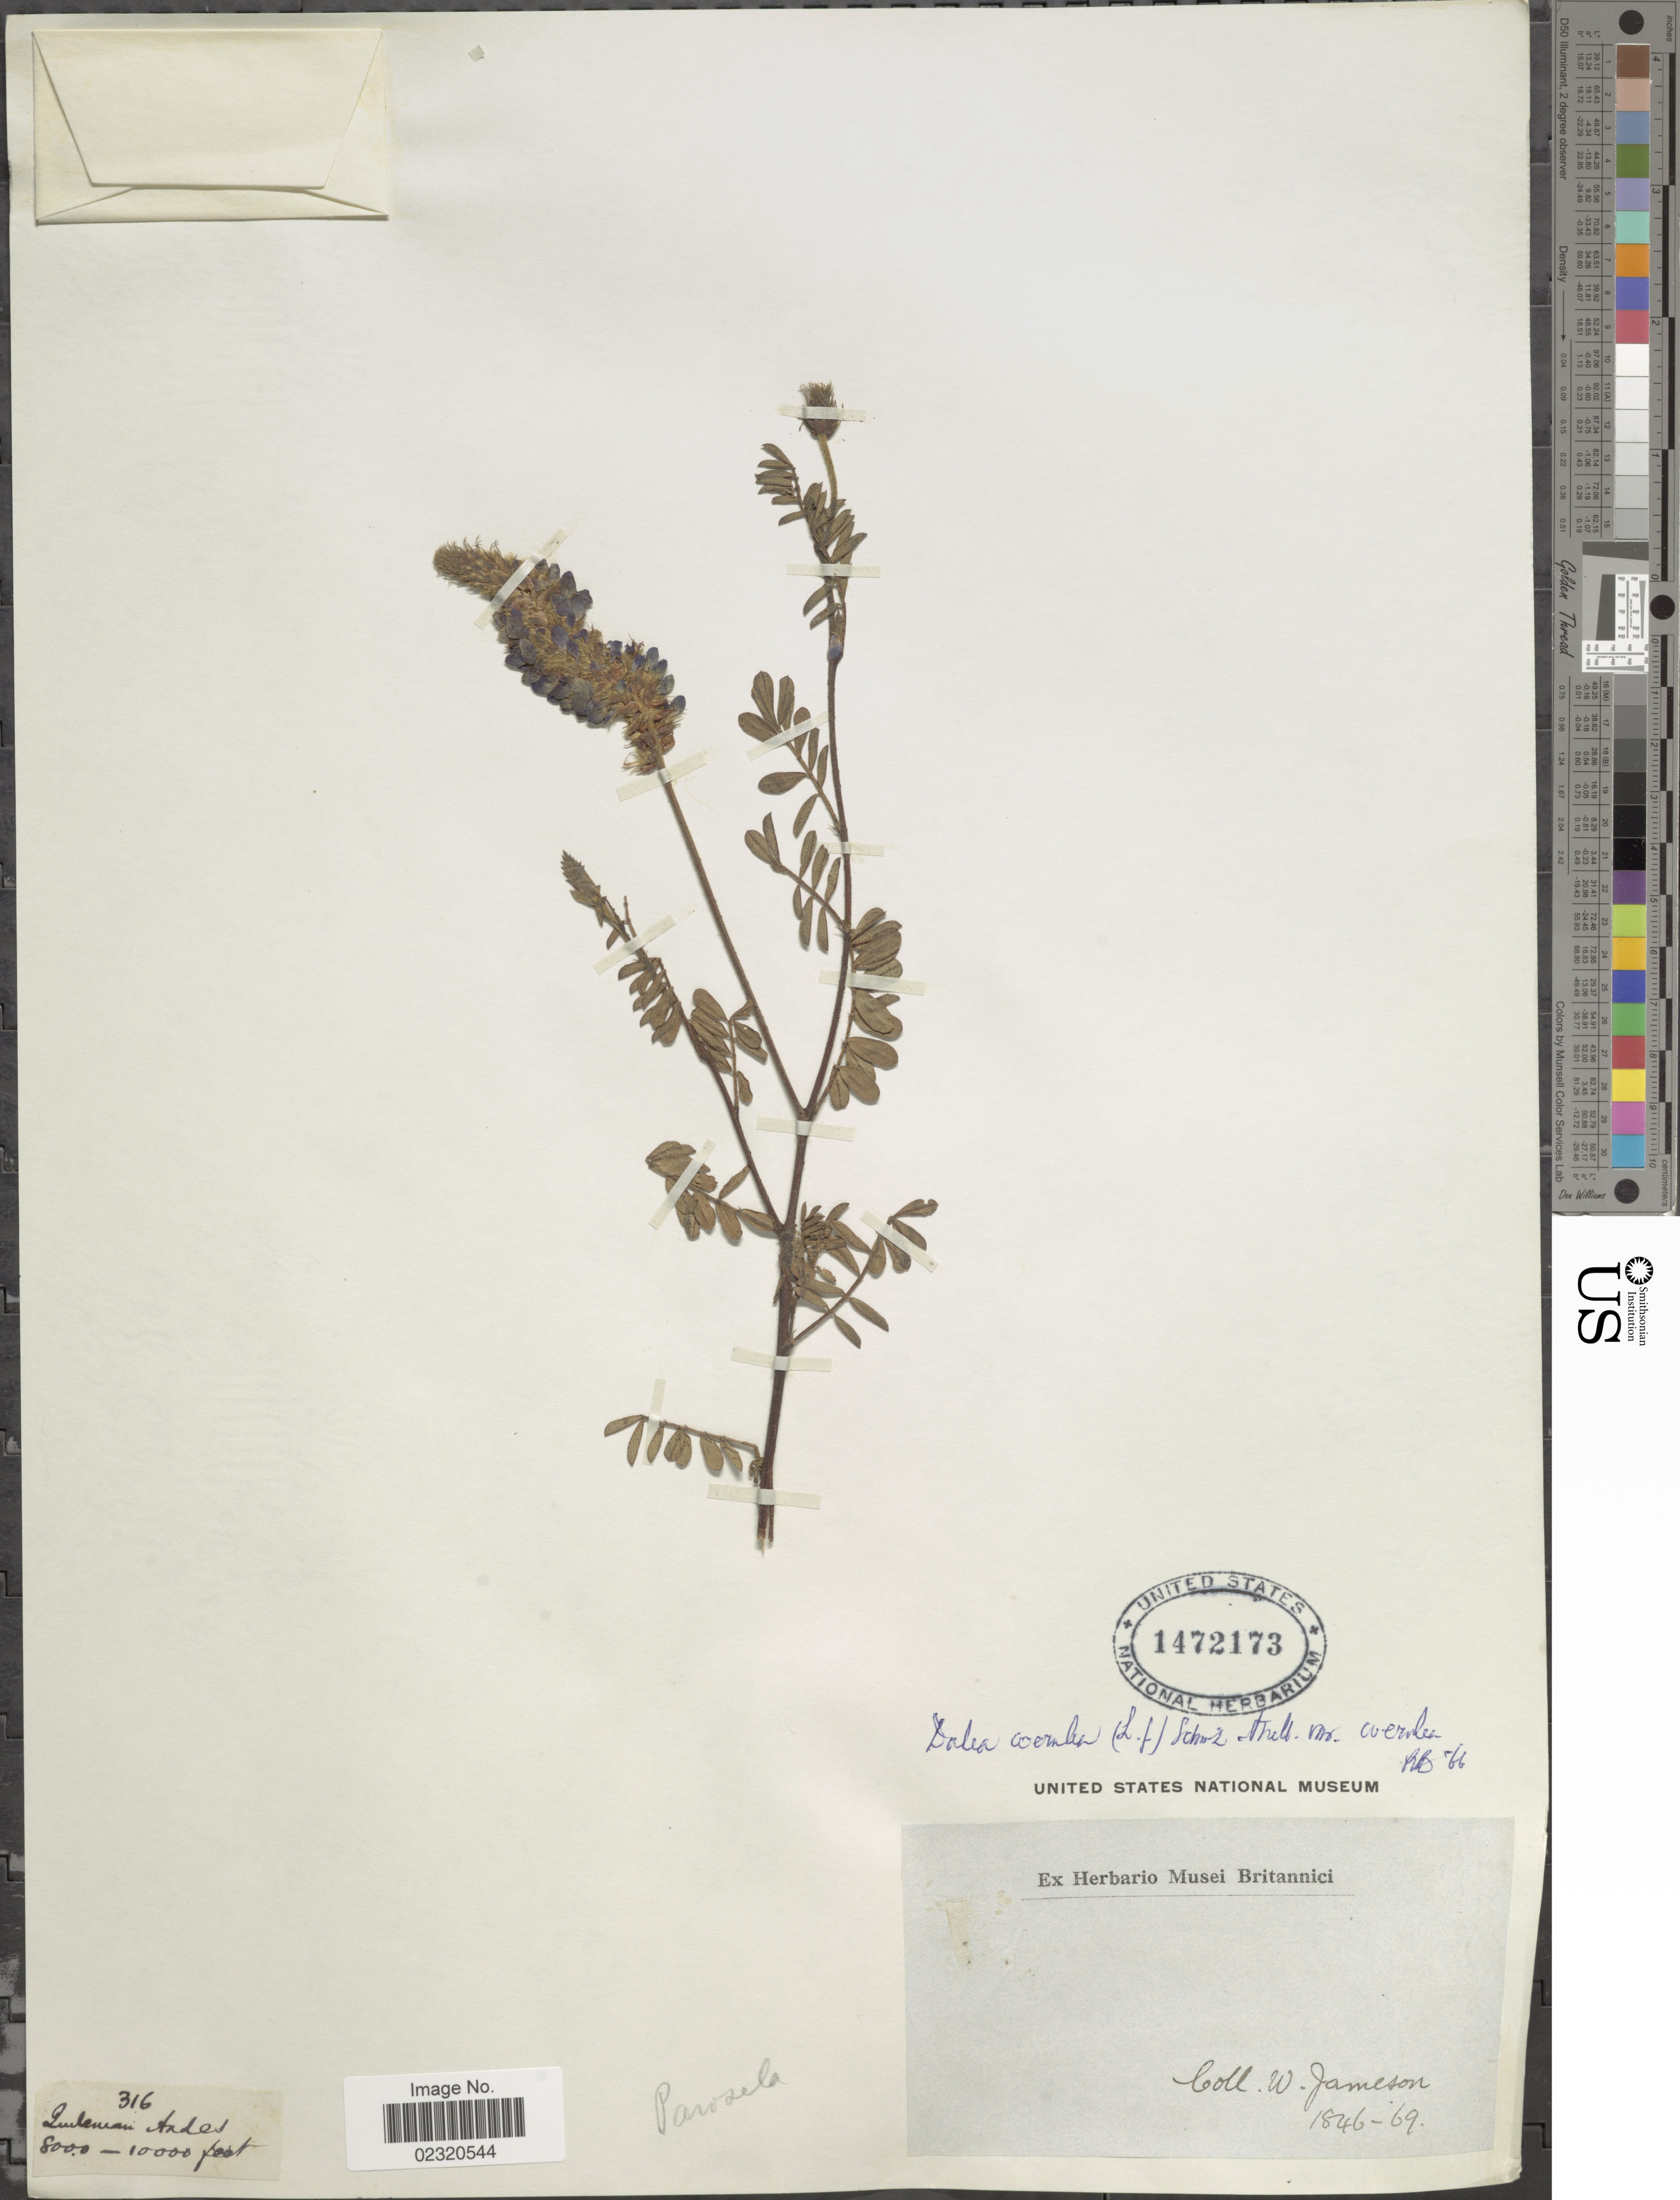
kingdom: Plantae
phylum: Tracheophyta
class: Magnoliopsida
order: Fabales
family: Fabaceae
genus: Dalea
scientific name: Dalea coerulea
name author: (L. f.) Schinz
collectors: W. Jameson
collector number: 316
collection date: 1846/1869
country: Ecuador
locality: Quitensian Andes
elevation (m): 2438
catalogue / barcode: US 1472173